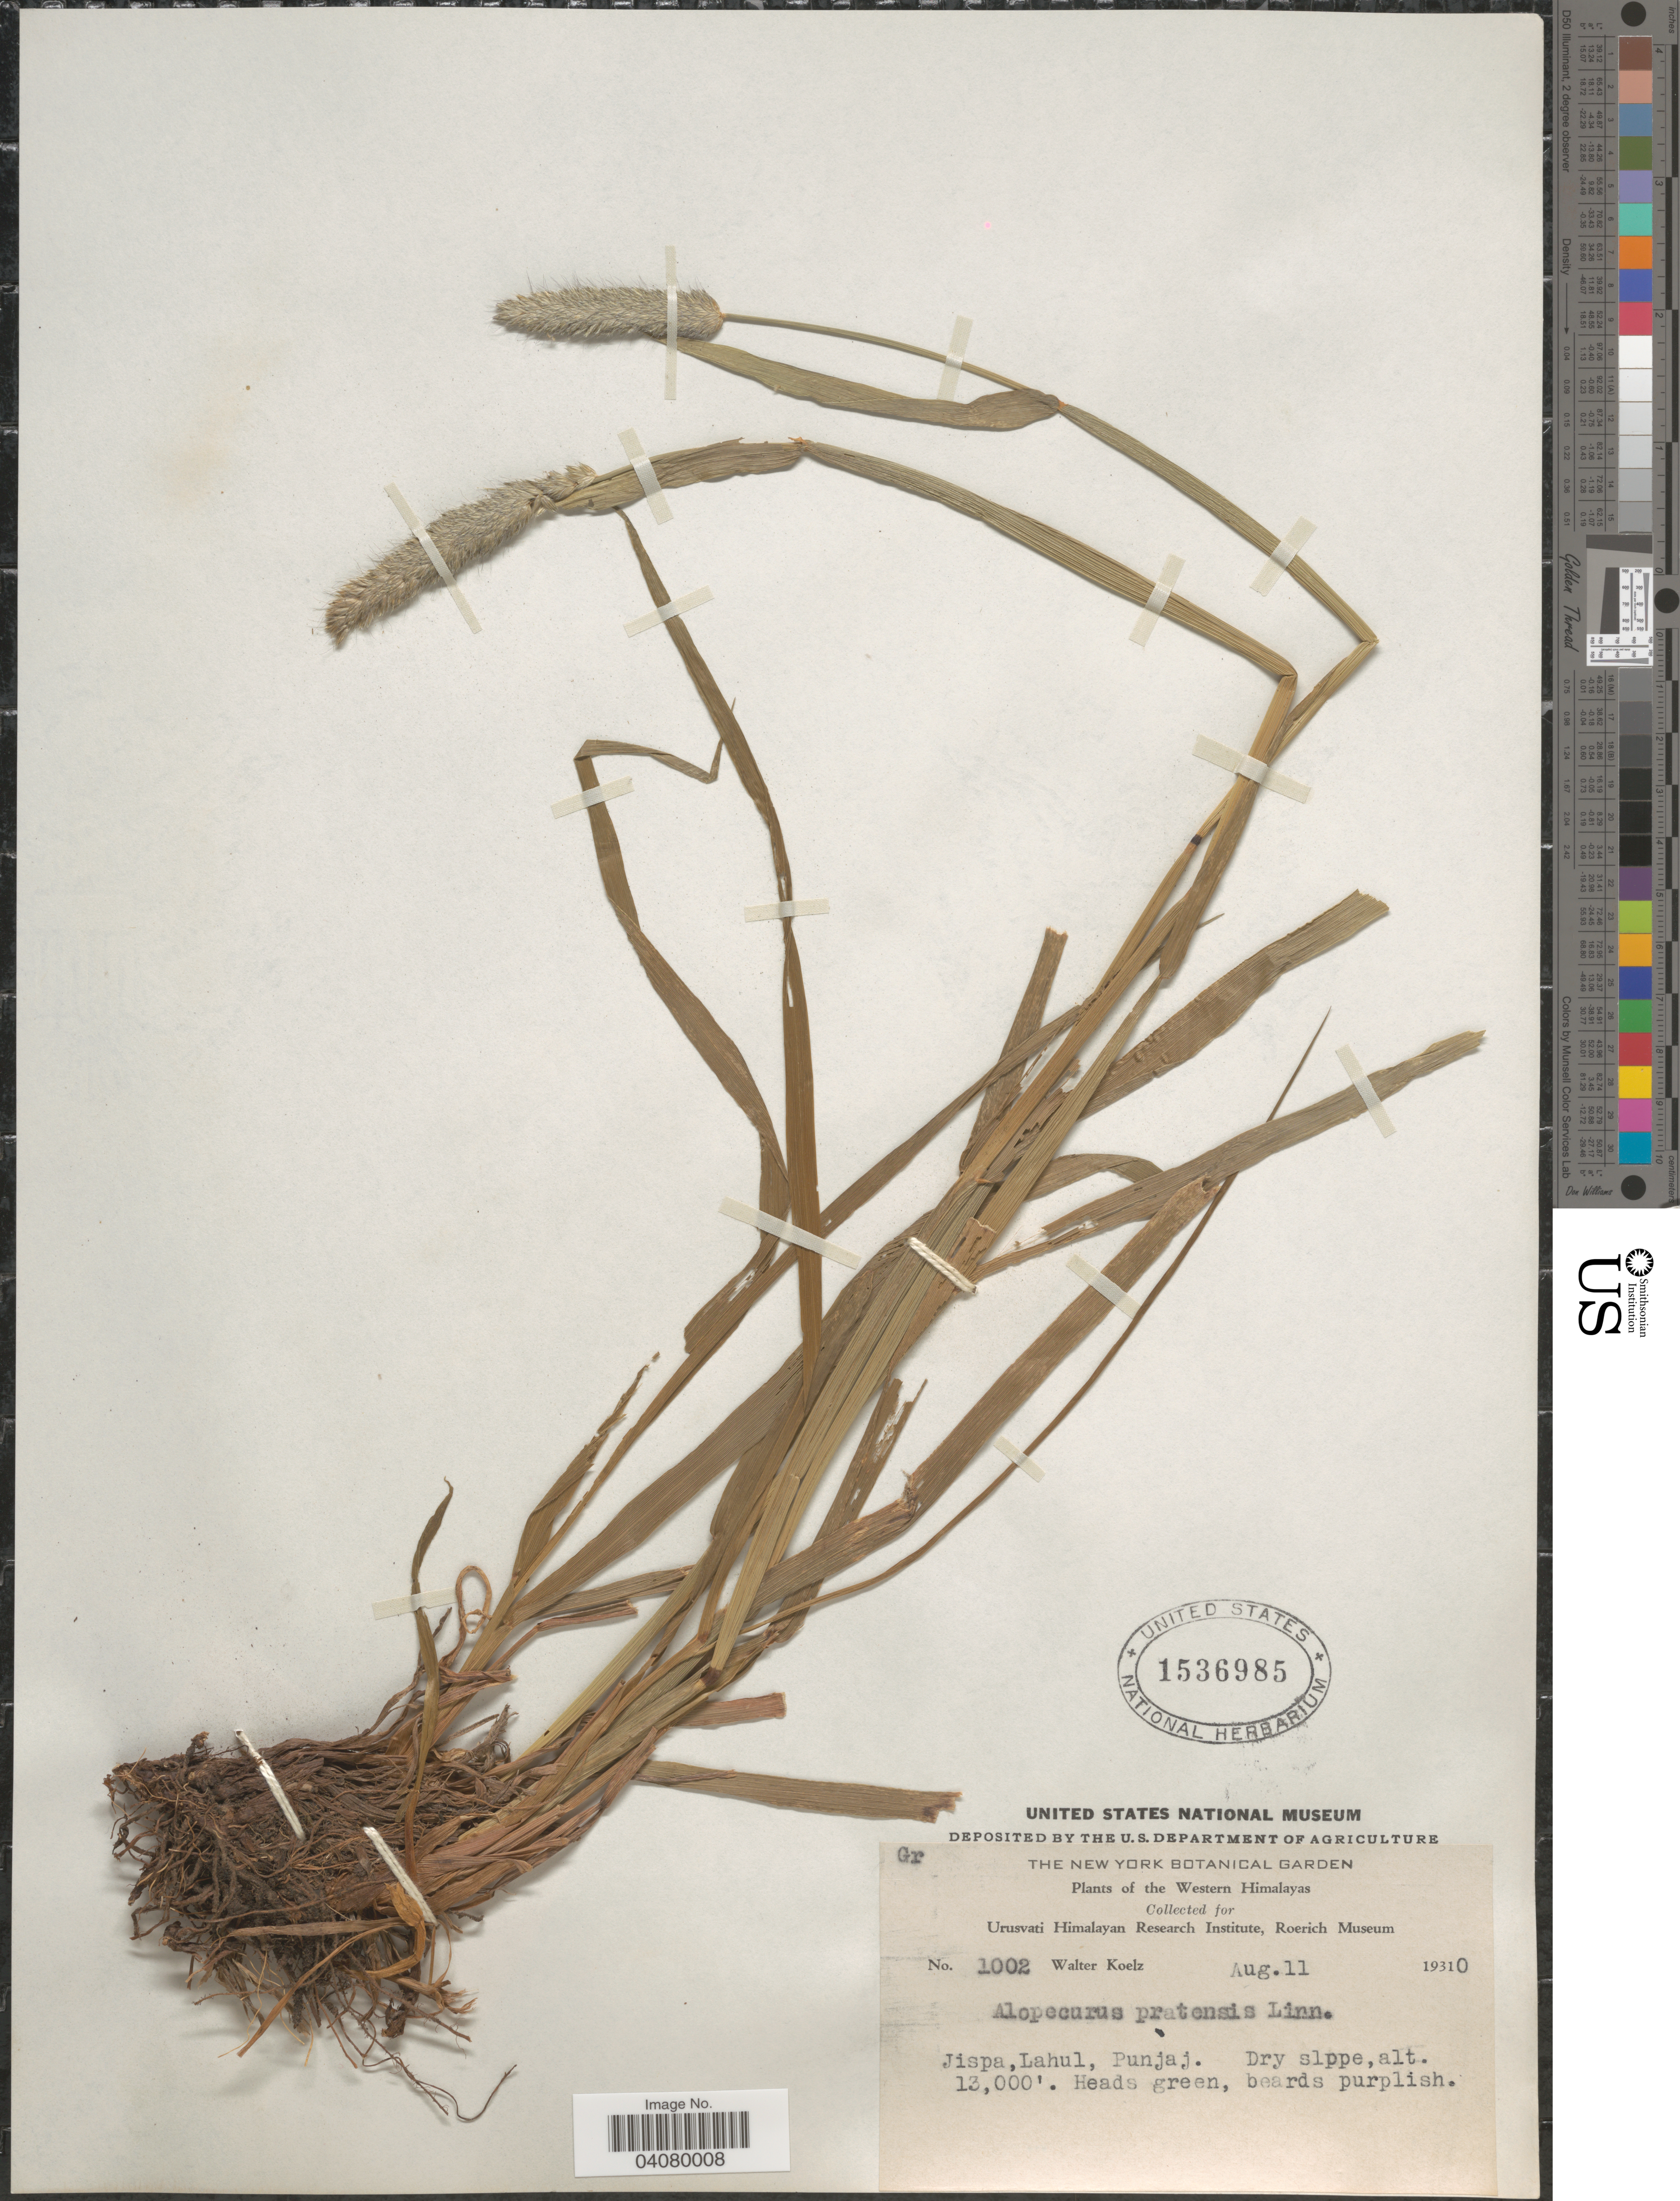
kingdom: Plantae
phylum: Tracheophyta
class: Liliopsida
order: Poales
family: Poaceae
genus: Alopecurus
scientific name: Alopecurus pratensis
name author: L.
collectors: W. N. Koelz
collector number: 1002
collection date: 1930-08-11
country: India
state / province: Punjab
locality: Western Himalayas. Jispa, Lahul.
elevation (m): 3962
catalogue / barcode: US 1536985